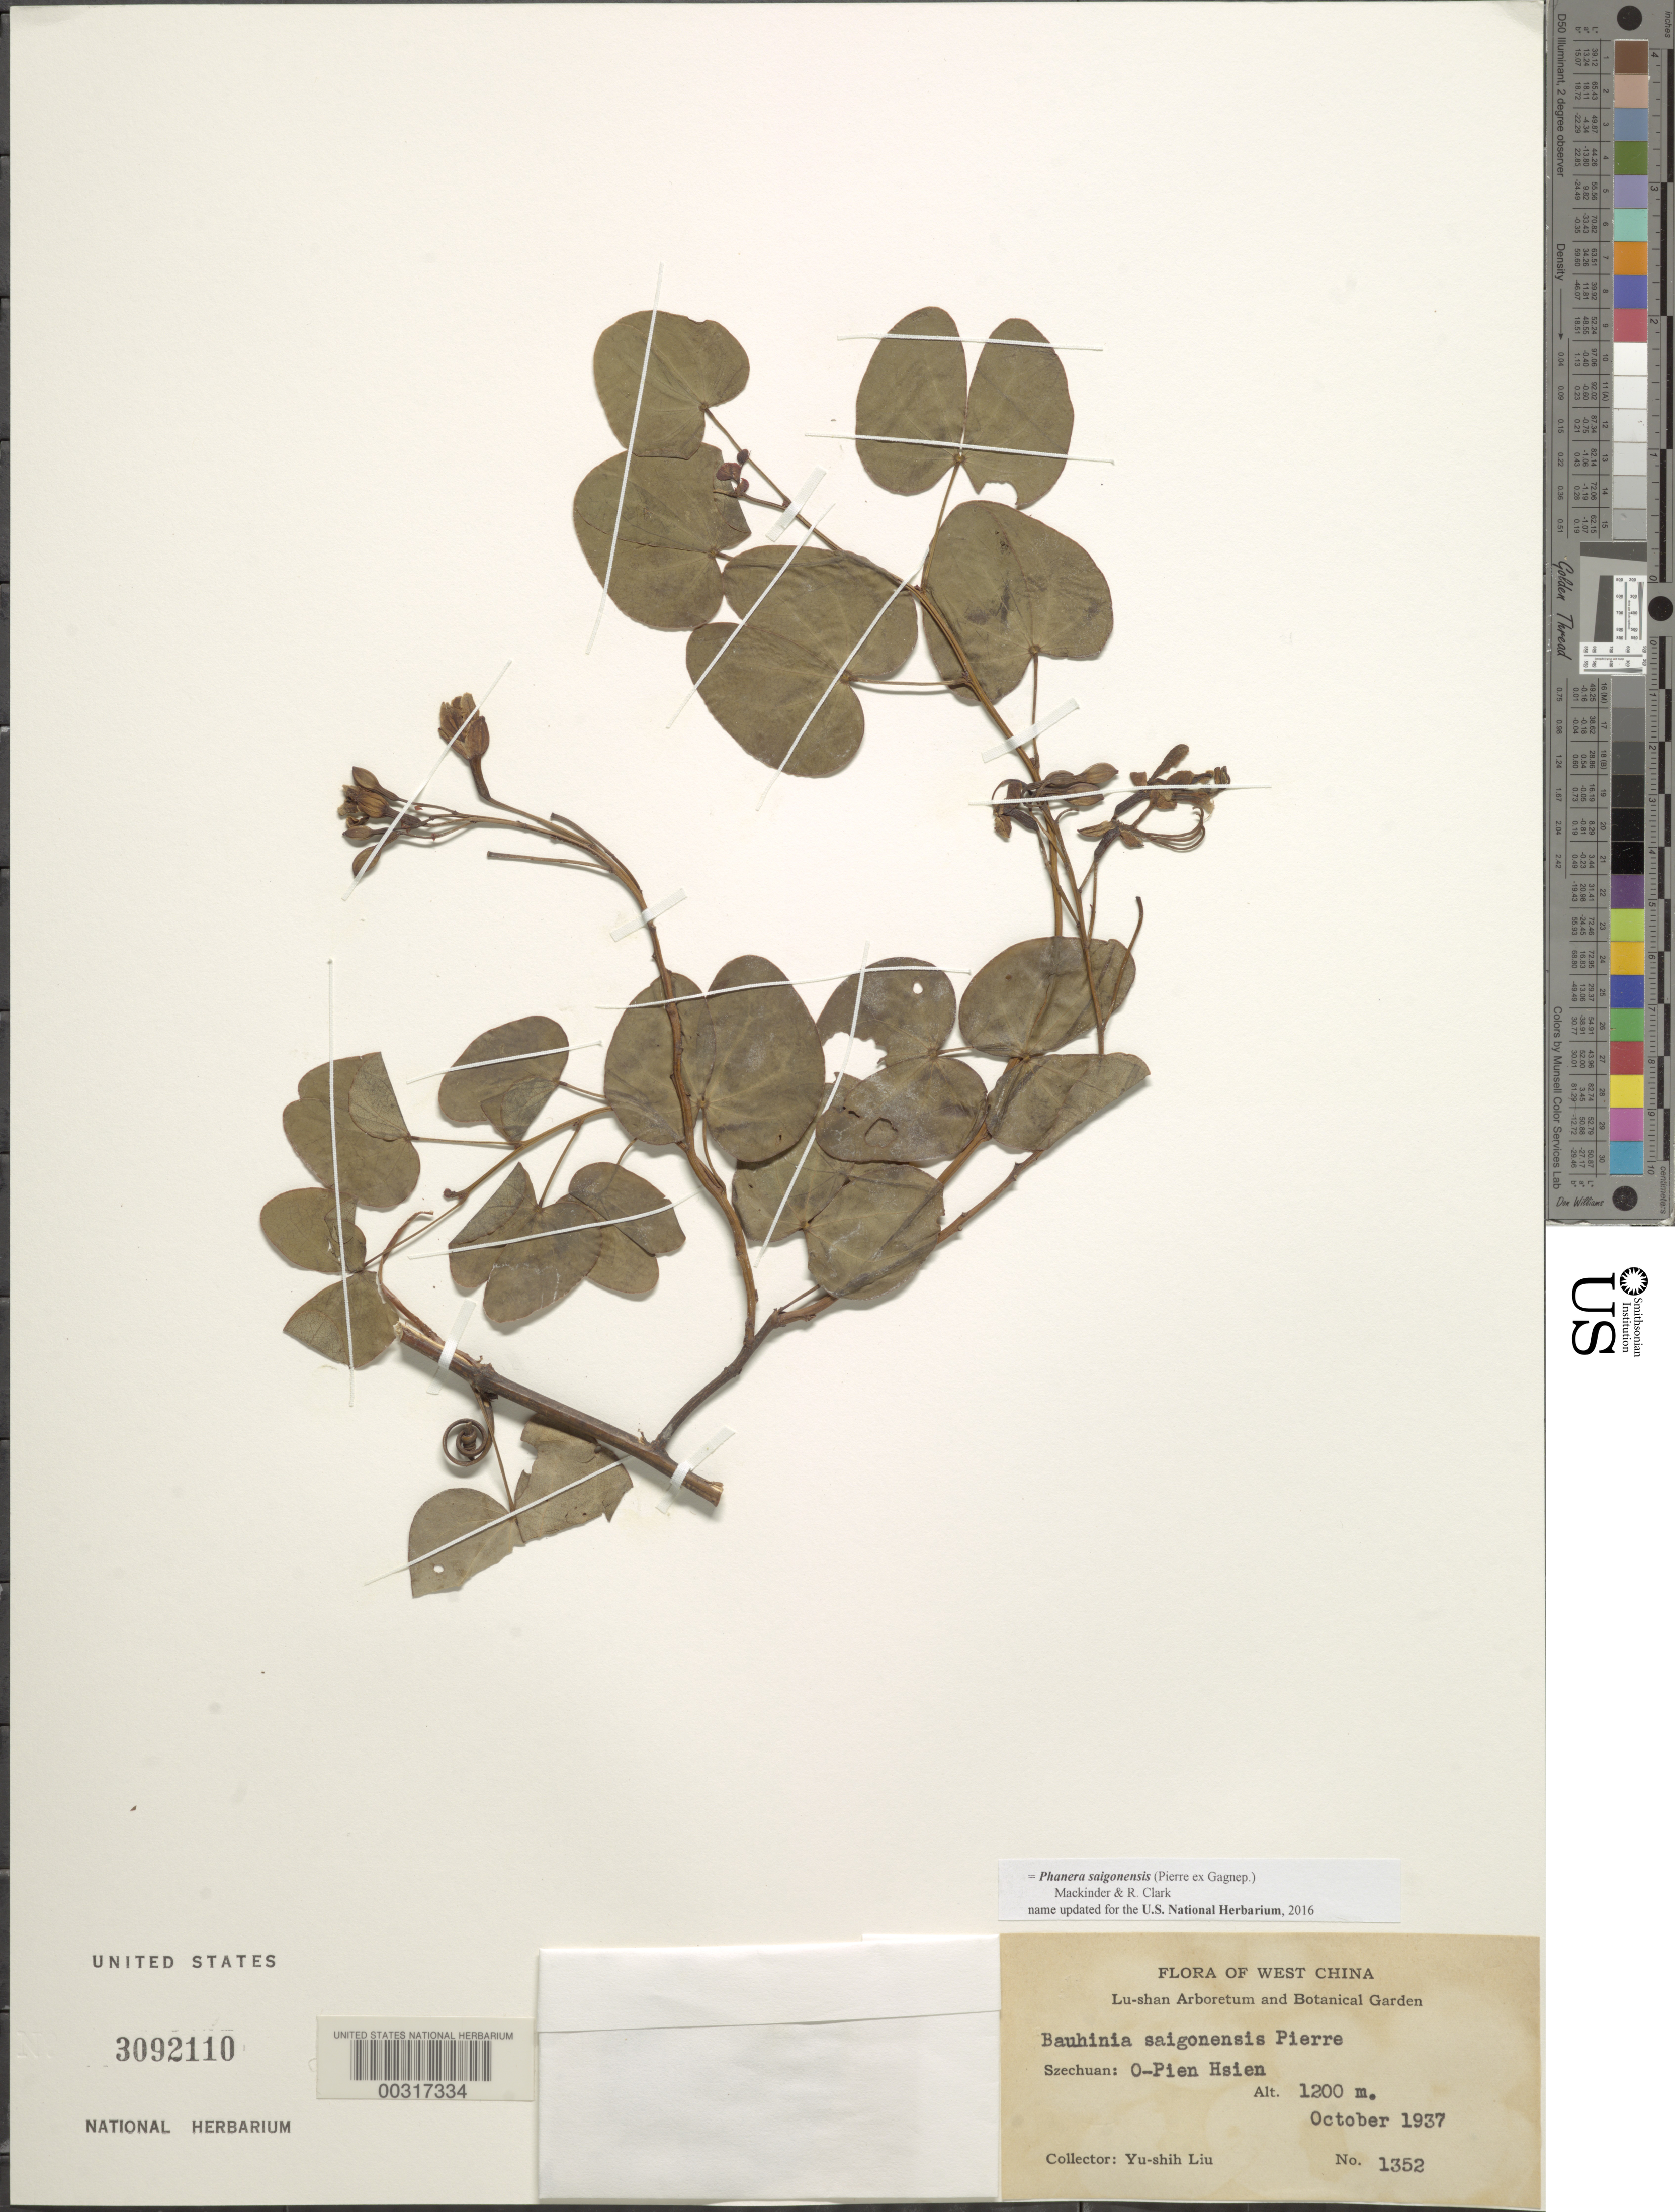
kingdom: Plantae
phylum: Tracheophyta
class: Magnoliopsida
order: Fabales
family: Fabaceae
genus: Phanera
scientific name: Phanera saigonensis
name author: (Pierre ex Gagnep.) Mackinder & R. Clark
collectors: Y.-S. Liu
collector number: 1352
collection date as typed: Oct 1937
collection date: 1937-10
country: China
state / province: Sichuan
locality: O-pien hsien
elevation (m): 1200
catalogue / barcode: US 3092110